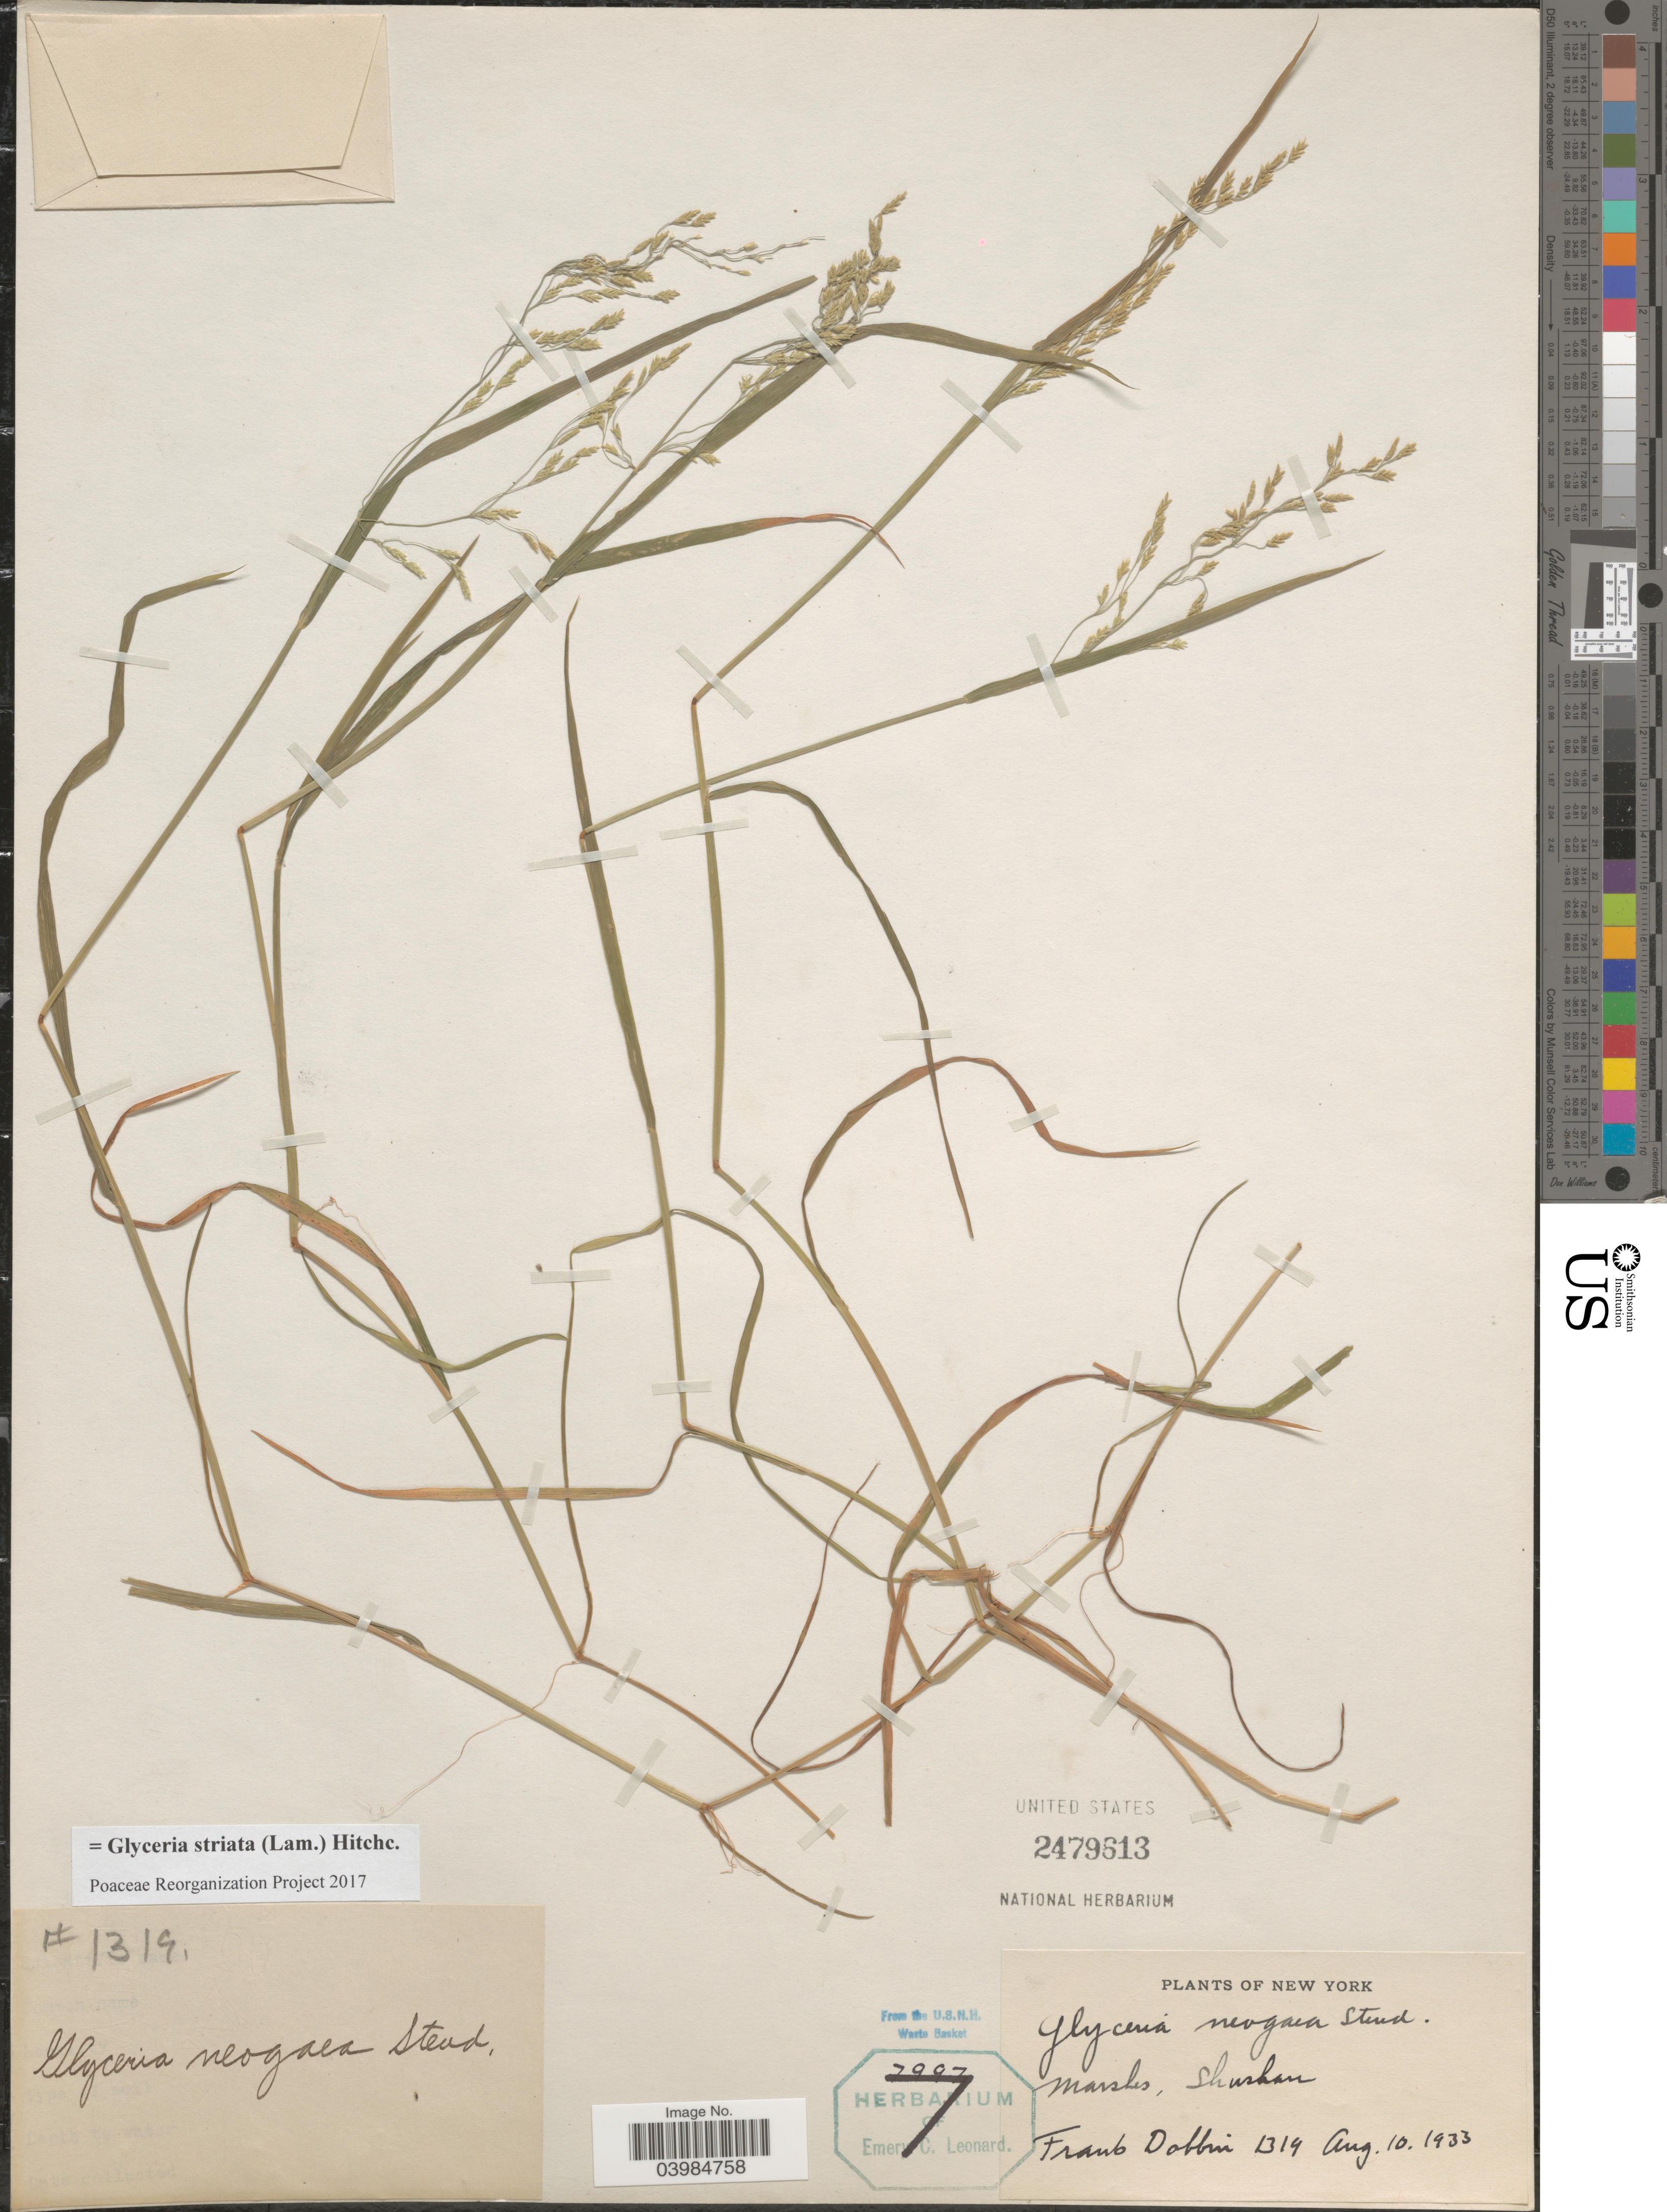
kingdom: Plantae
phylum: Tracheophyta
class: Liliopsida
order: Poales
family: Poaceae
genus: Glyceria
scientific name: Glyceria striata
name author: (Lam.) Hitchc.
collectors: F. Dobbin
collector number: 1314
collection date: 1933-08-10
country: United States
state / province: New York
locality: Marshes, Shushan.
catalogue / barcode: US 2479613